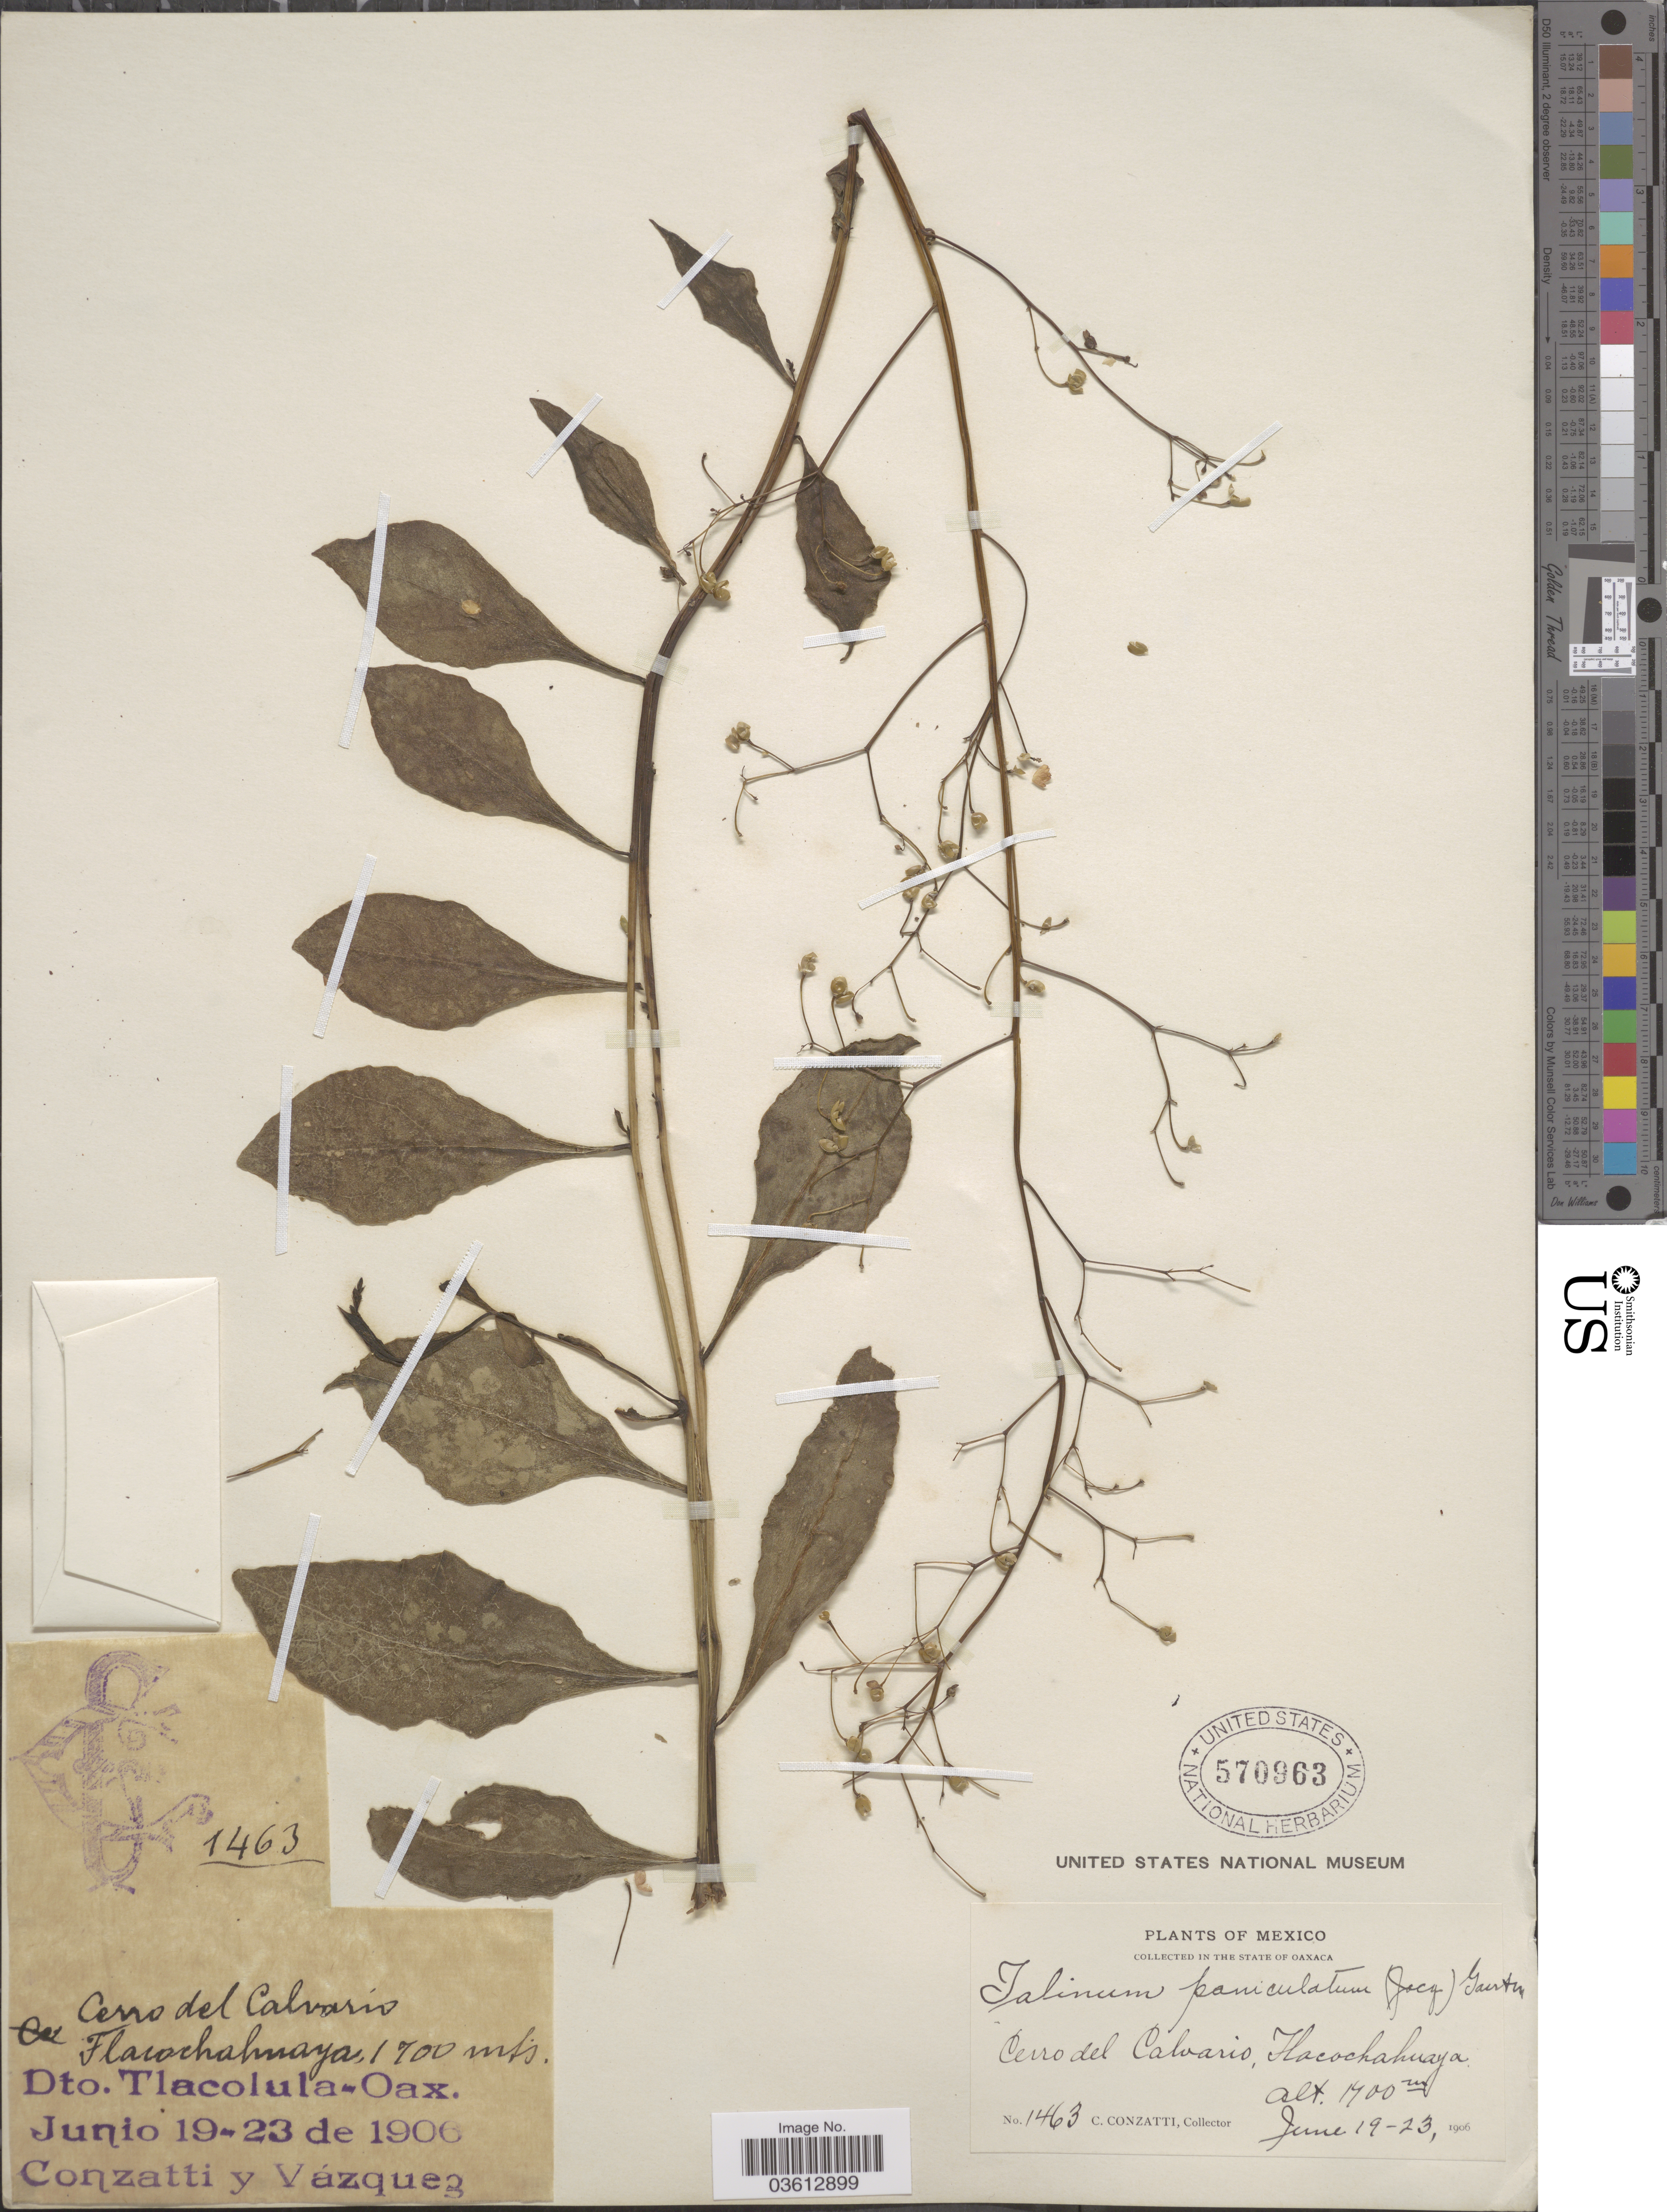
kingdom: Plantae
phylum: Tracheophyta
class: Magnoliopsida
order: Caryophyllales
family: Talinaceae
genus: Talinum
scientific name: Talinum paniculatum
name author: (Jacq.) Gaertn.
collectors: C. Conzatti & Vazquez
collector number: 1463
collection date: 1906-06-19/1906-06-23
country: Mexico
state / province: Oaxaca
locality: Cerro del Calvario, Flacochahuaya. Dto. Tlacolula.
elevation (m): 1700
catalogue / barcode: US 570963